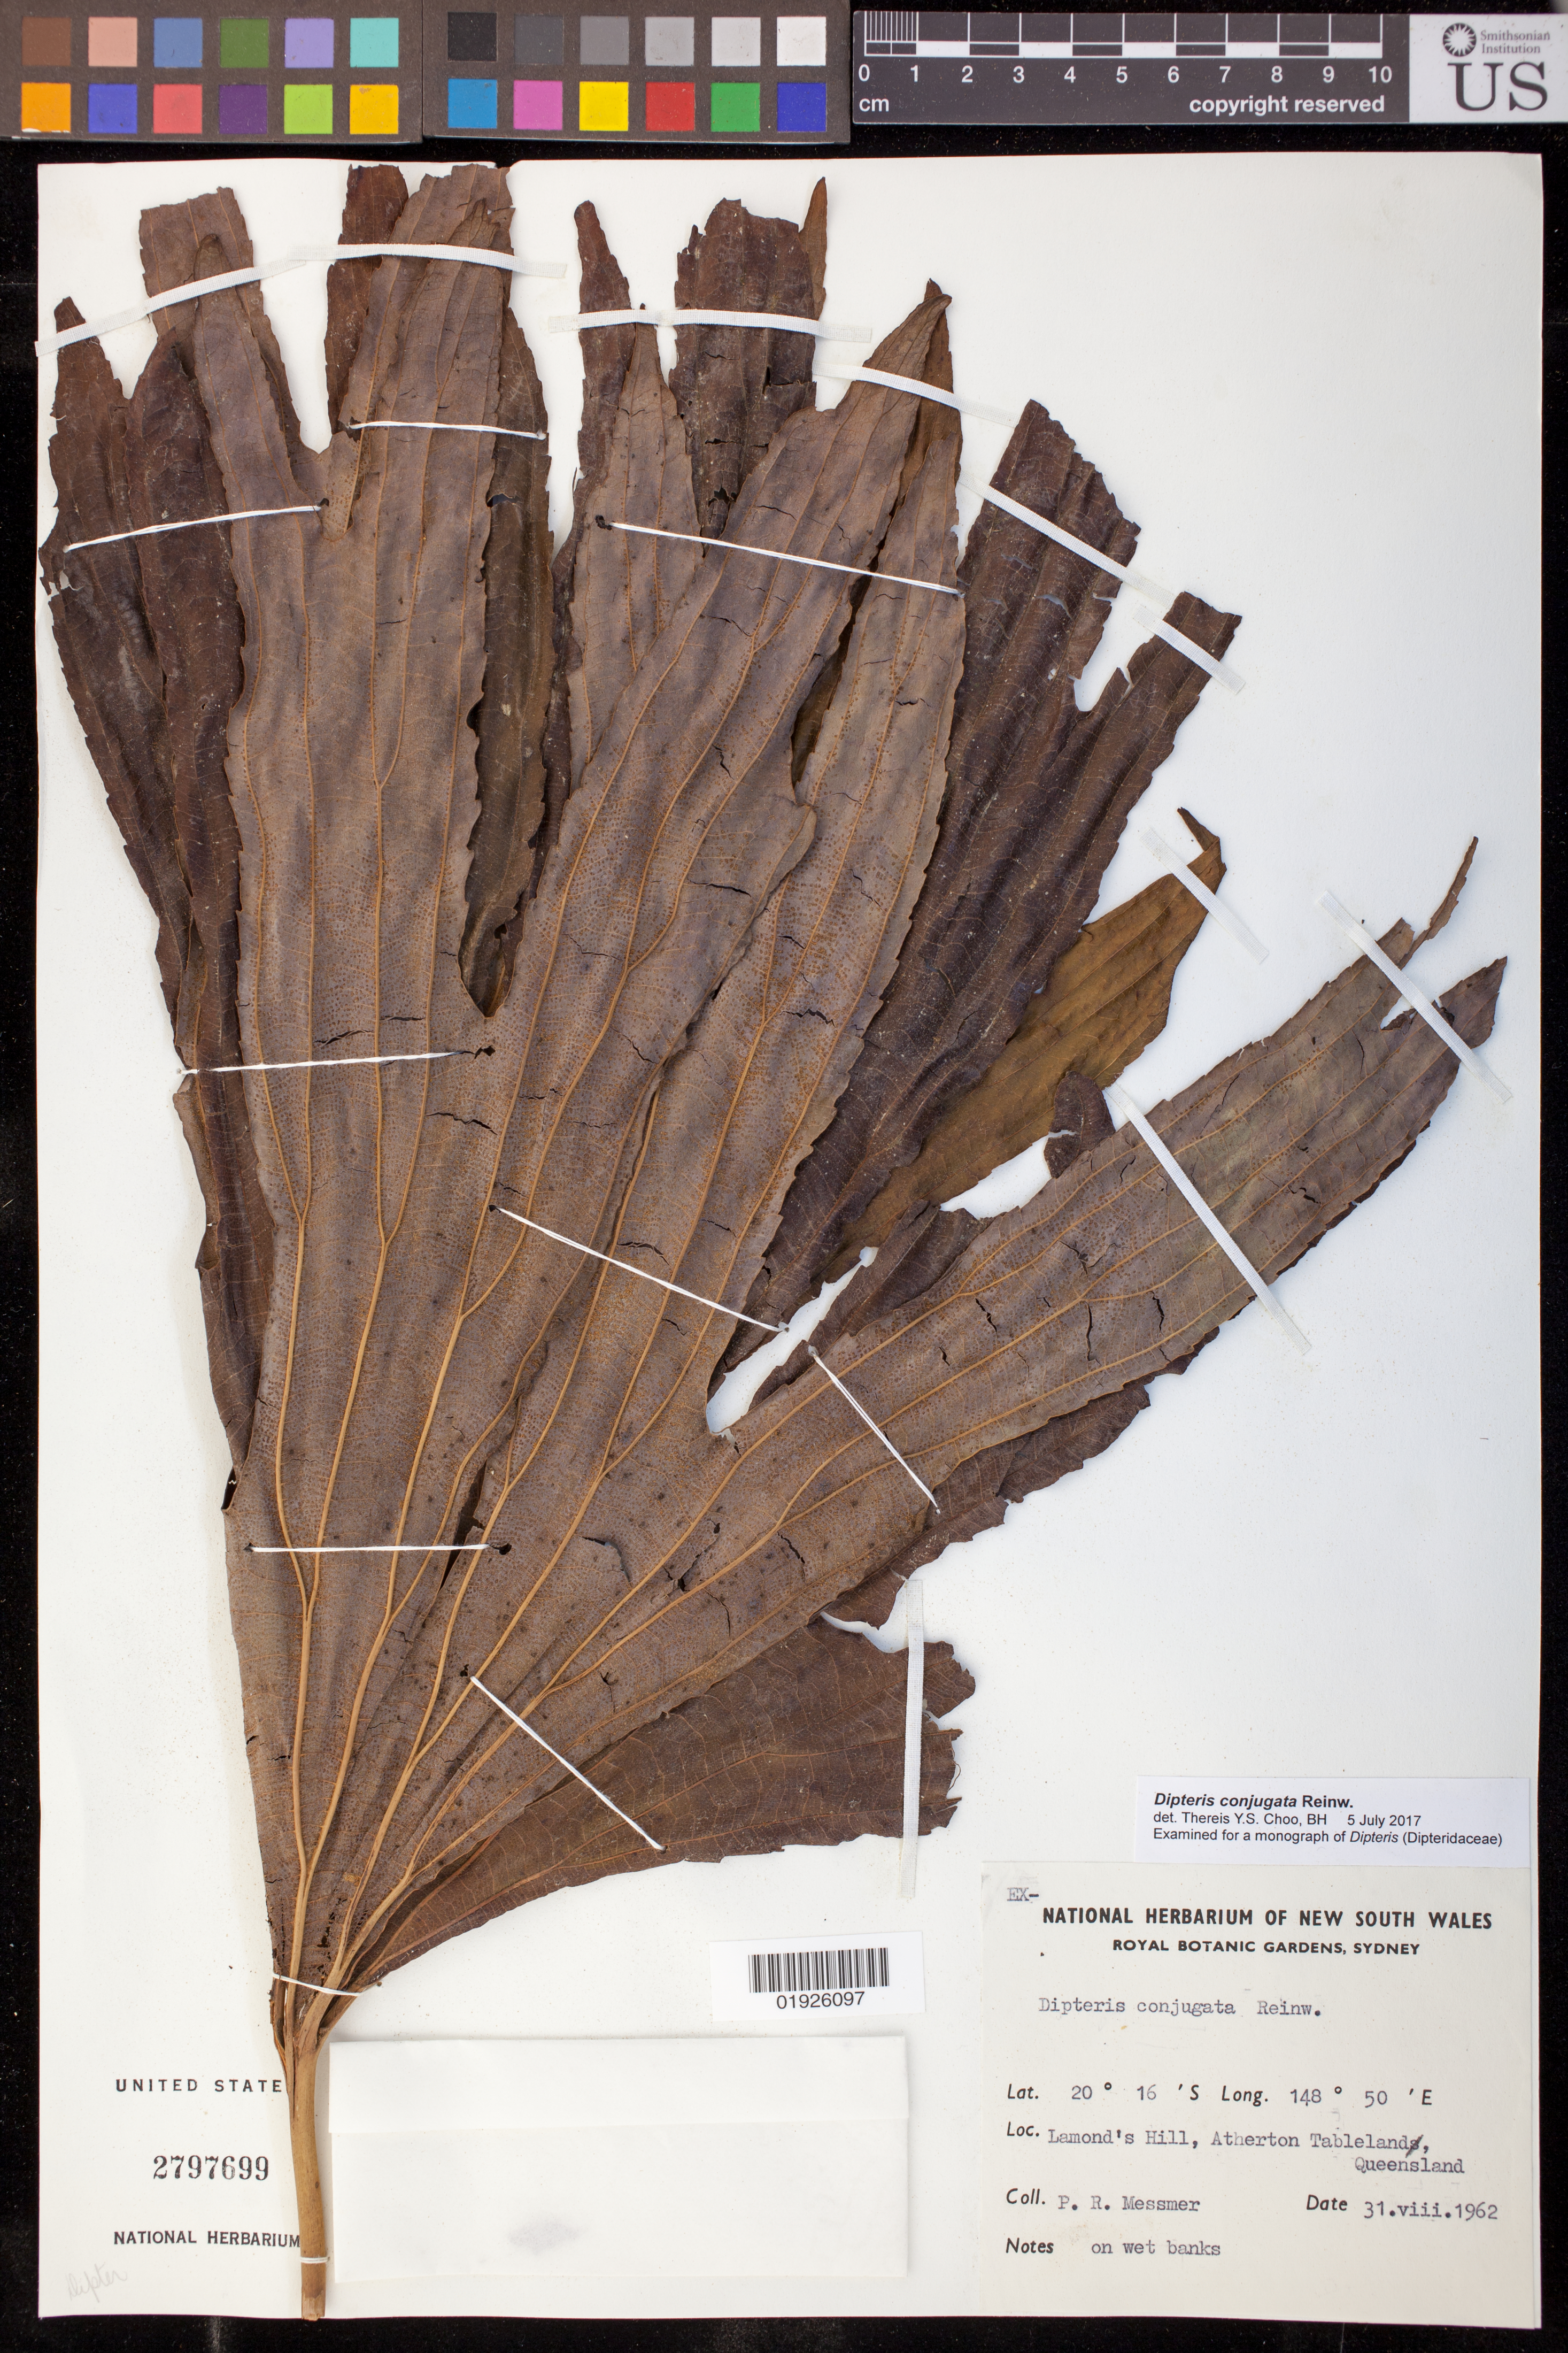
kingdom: Plantae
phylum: Tracheophyta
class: Polypodiopsida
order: Gleicheniales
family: Dipteridaceae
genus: Dipteris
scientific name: Dipteris conjugata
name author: Reinw.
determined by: Choo, Thereis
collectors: P. Messmer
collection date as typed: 31.viii.1962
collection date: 1962-08-31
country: Australia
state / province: Queensland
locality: Lamond's Hill, Atherton Tableland, Queensland.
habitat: On wet banks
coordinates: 20 16 S, 148 50 E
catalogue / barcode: US 2797699